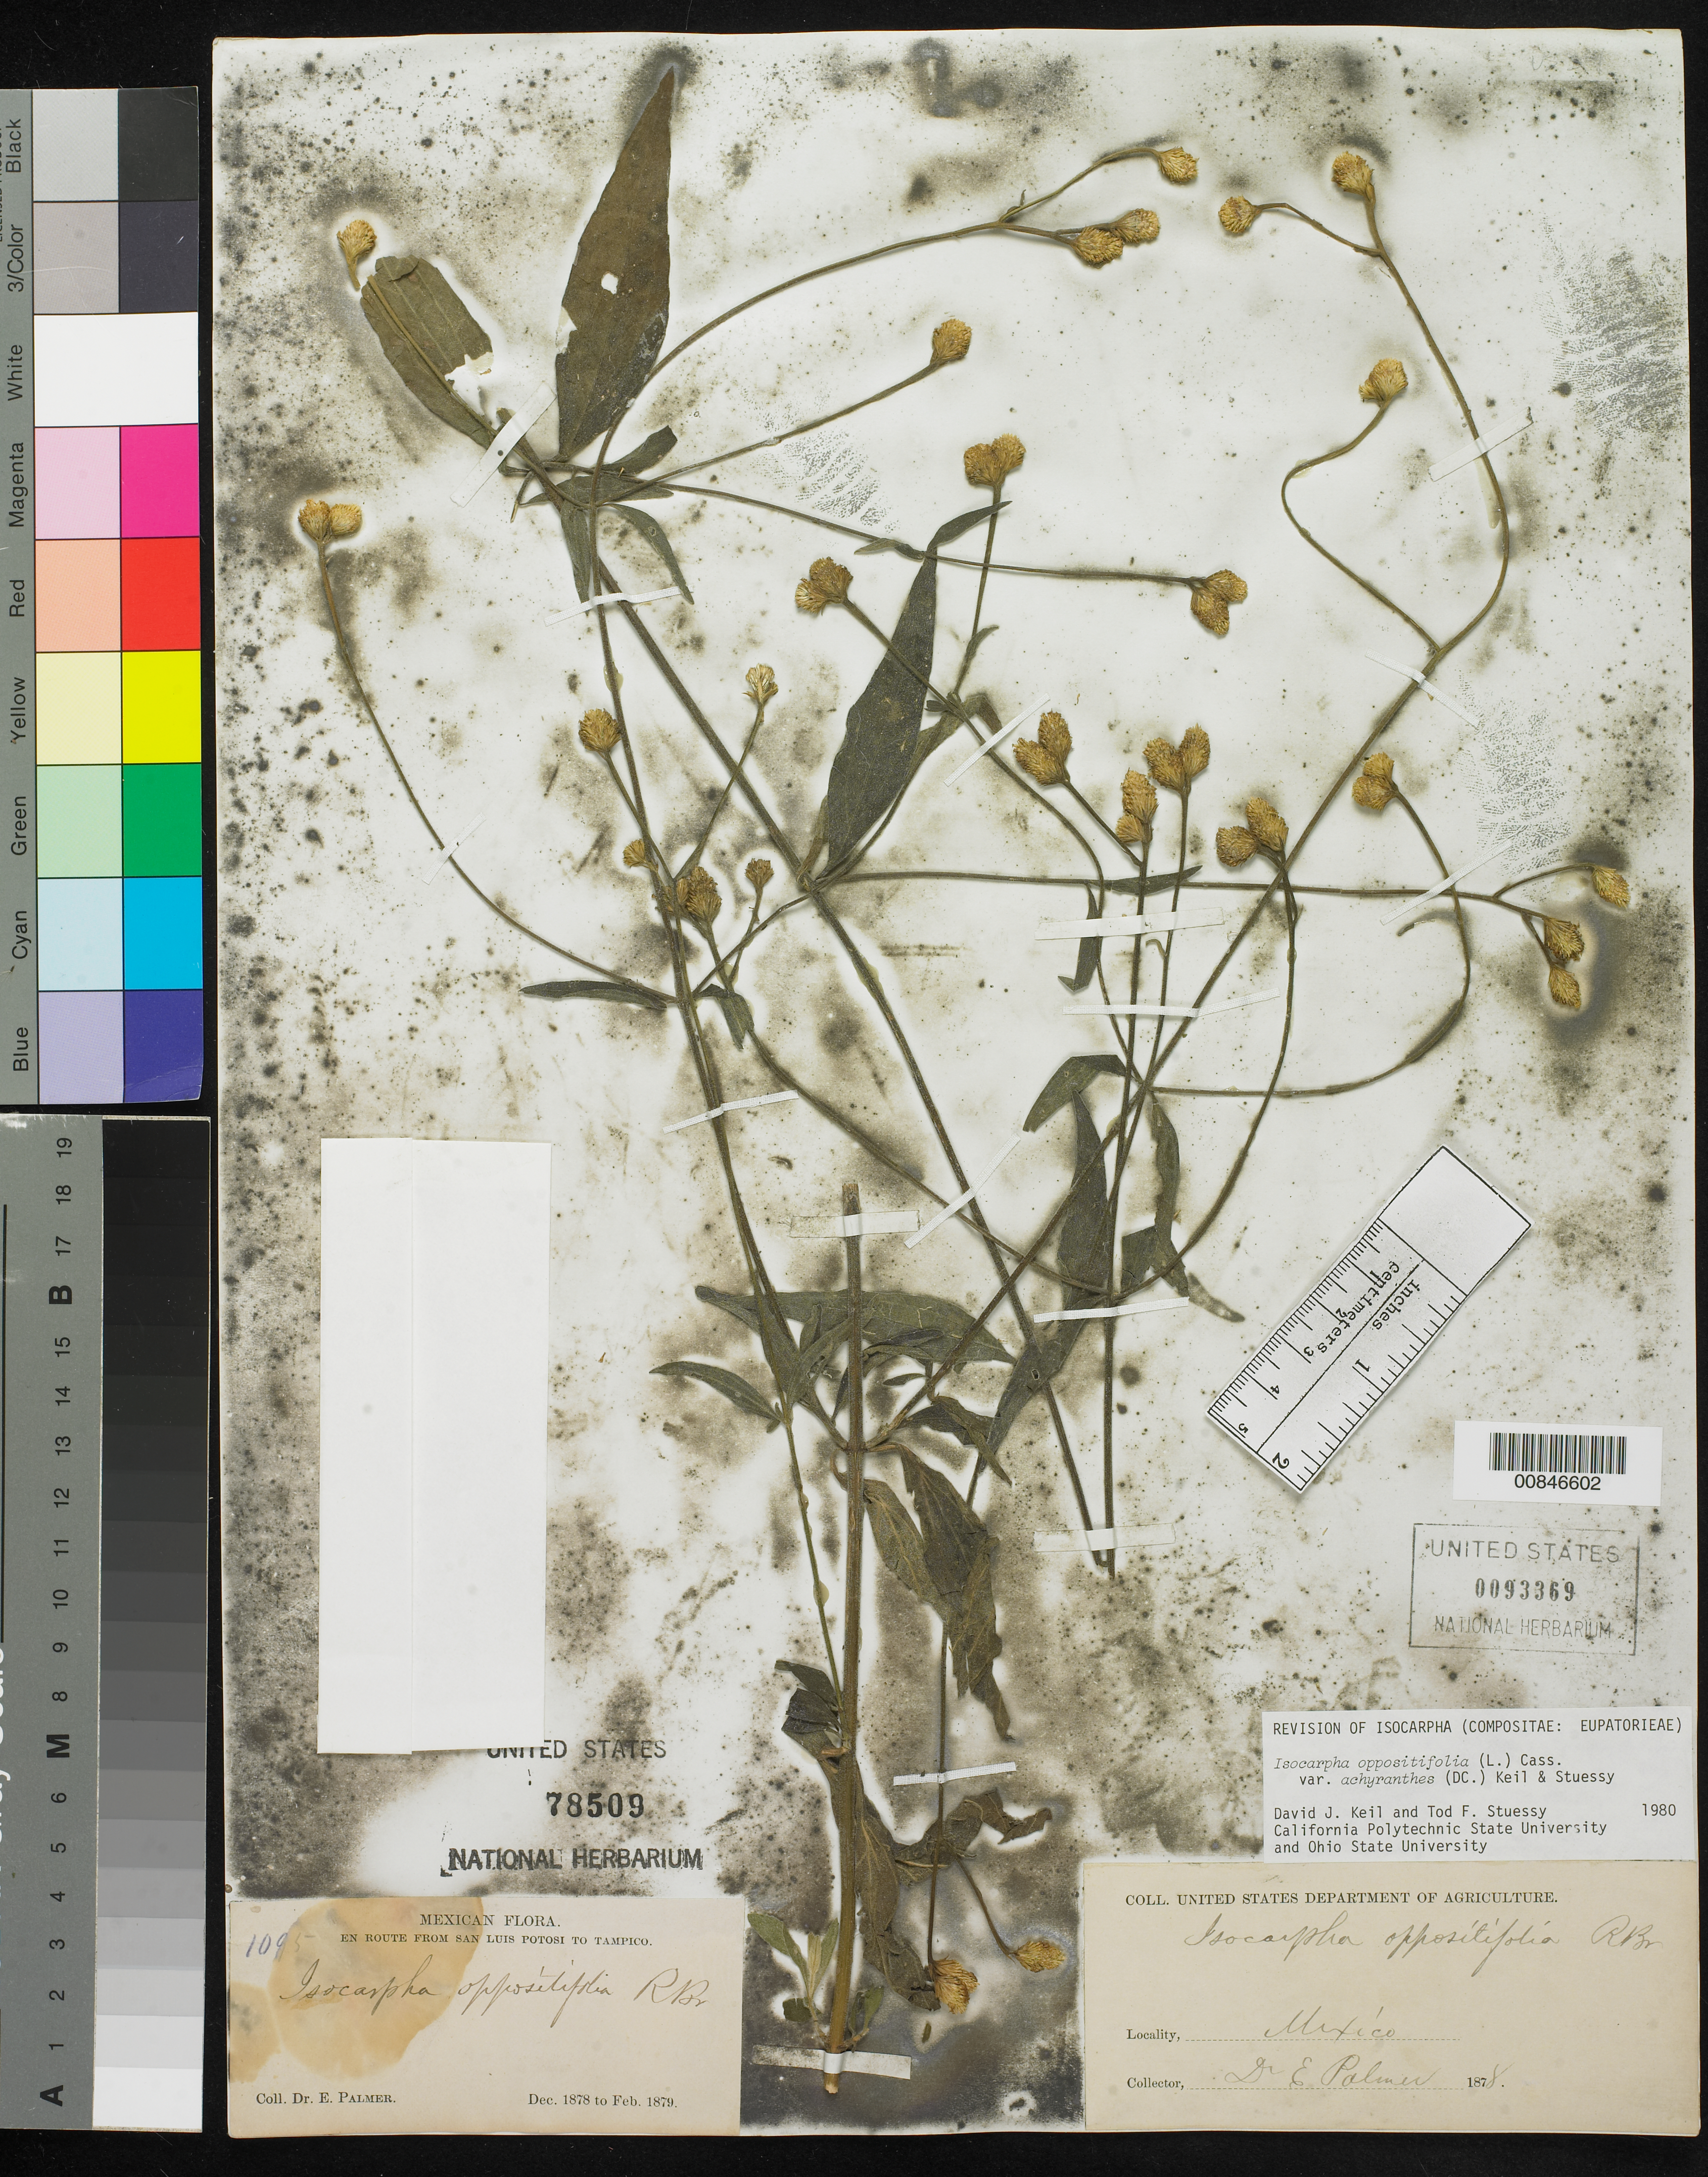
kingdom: Plantae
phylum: Tracheophyta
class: Magnoliopsida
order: Asterales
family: Asteraceae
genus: Isocarpha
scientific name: Isocarpha oppositifolia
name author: (L.) Cass.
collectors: E. Palmer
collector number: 1095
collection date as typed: Dec 1878 to -- Feb 1879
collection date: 1878-12/1879-02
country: Mexico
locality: En route from San Luis Potosí to Tampico, Tamaulipas.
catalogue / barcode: US 93369